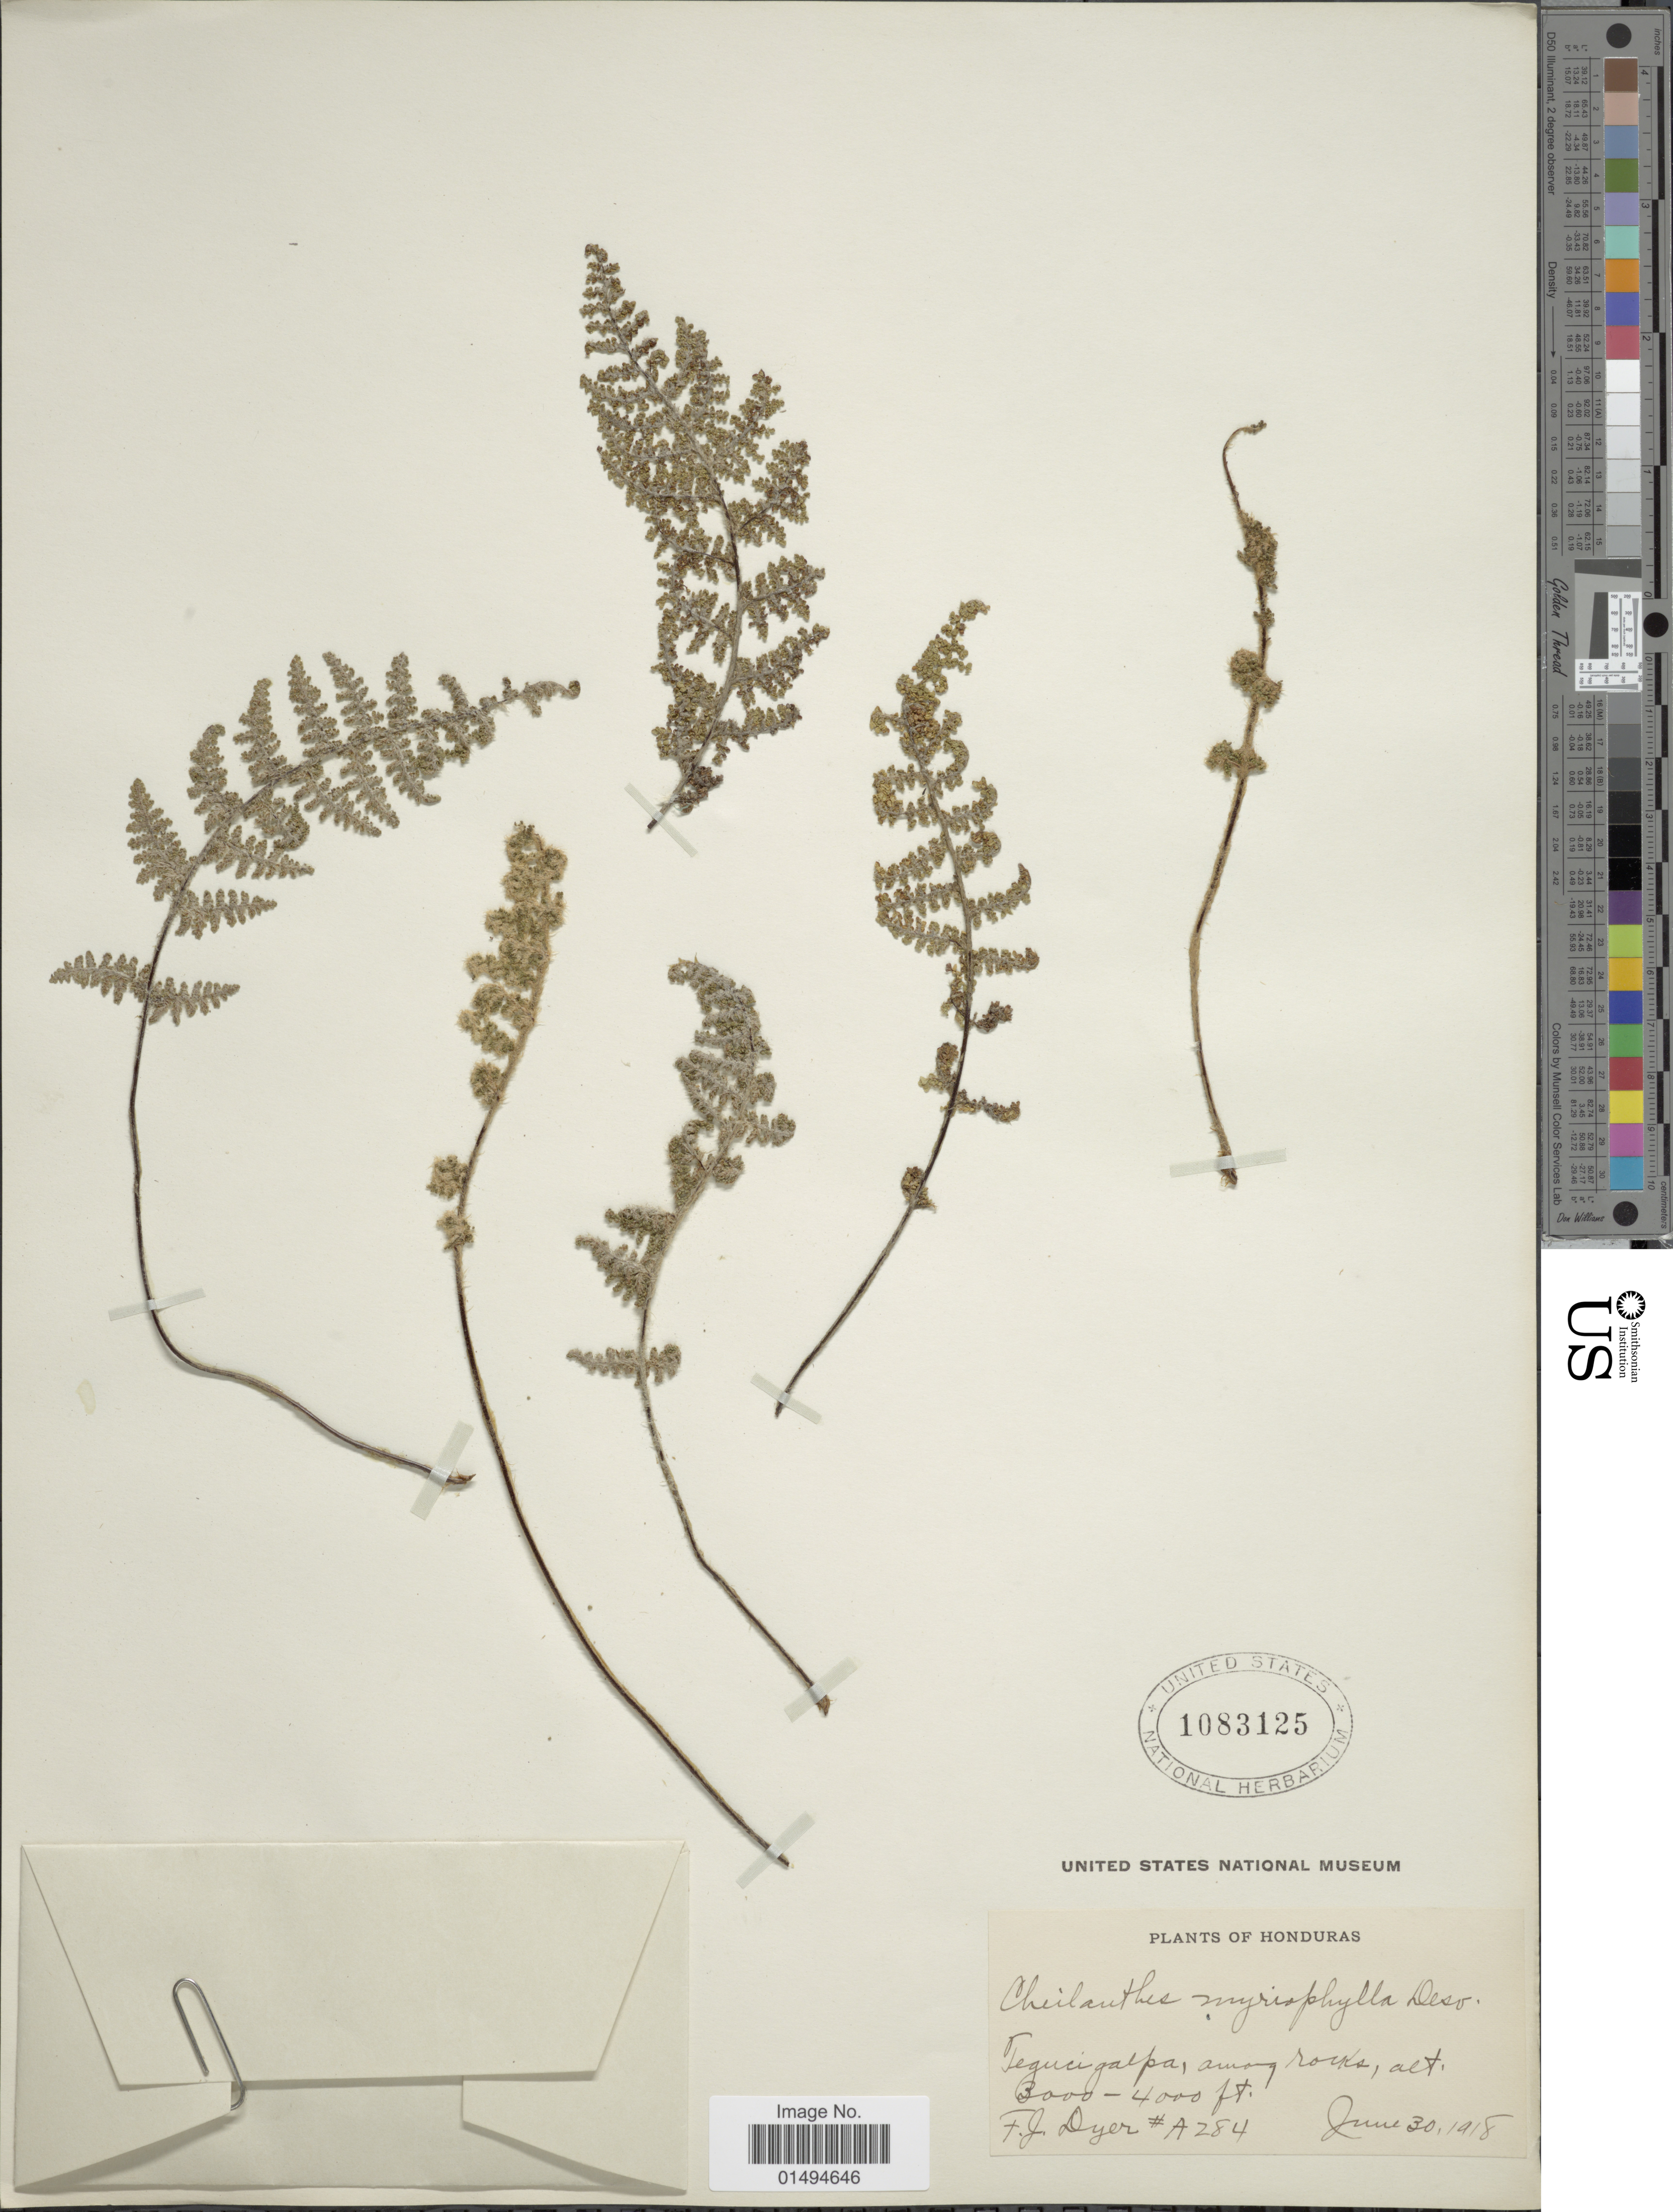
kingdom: Plantae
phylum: Tracheophyta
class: Polypodiopsida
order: Polypodiales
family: Pteridaceae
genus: Myriopteris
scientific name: Myriopteris myriophylla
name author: (Desv.) J. Sm.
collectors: F. J. Dyer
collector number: A284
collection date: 1918-06-30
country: Honduras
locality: Tegucigalpa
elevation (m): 914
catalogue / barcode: US 1083125